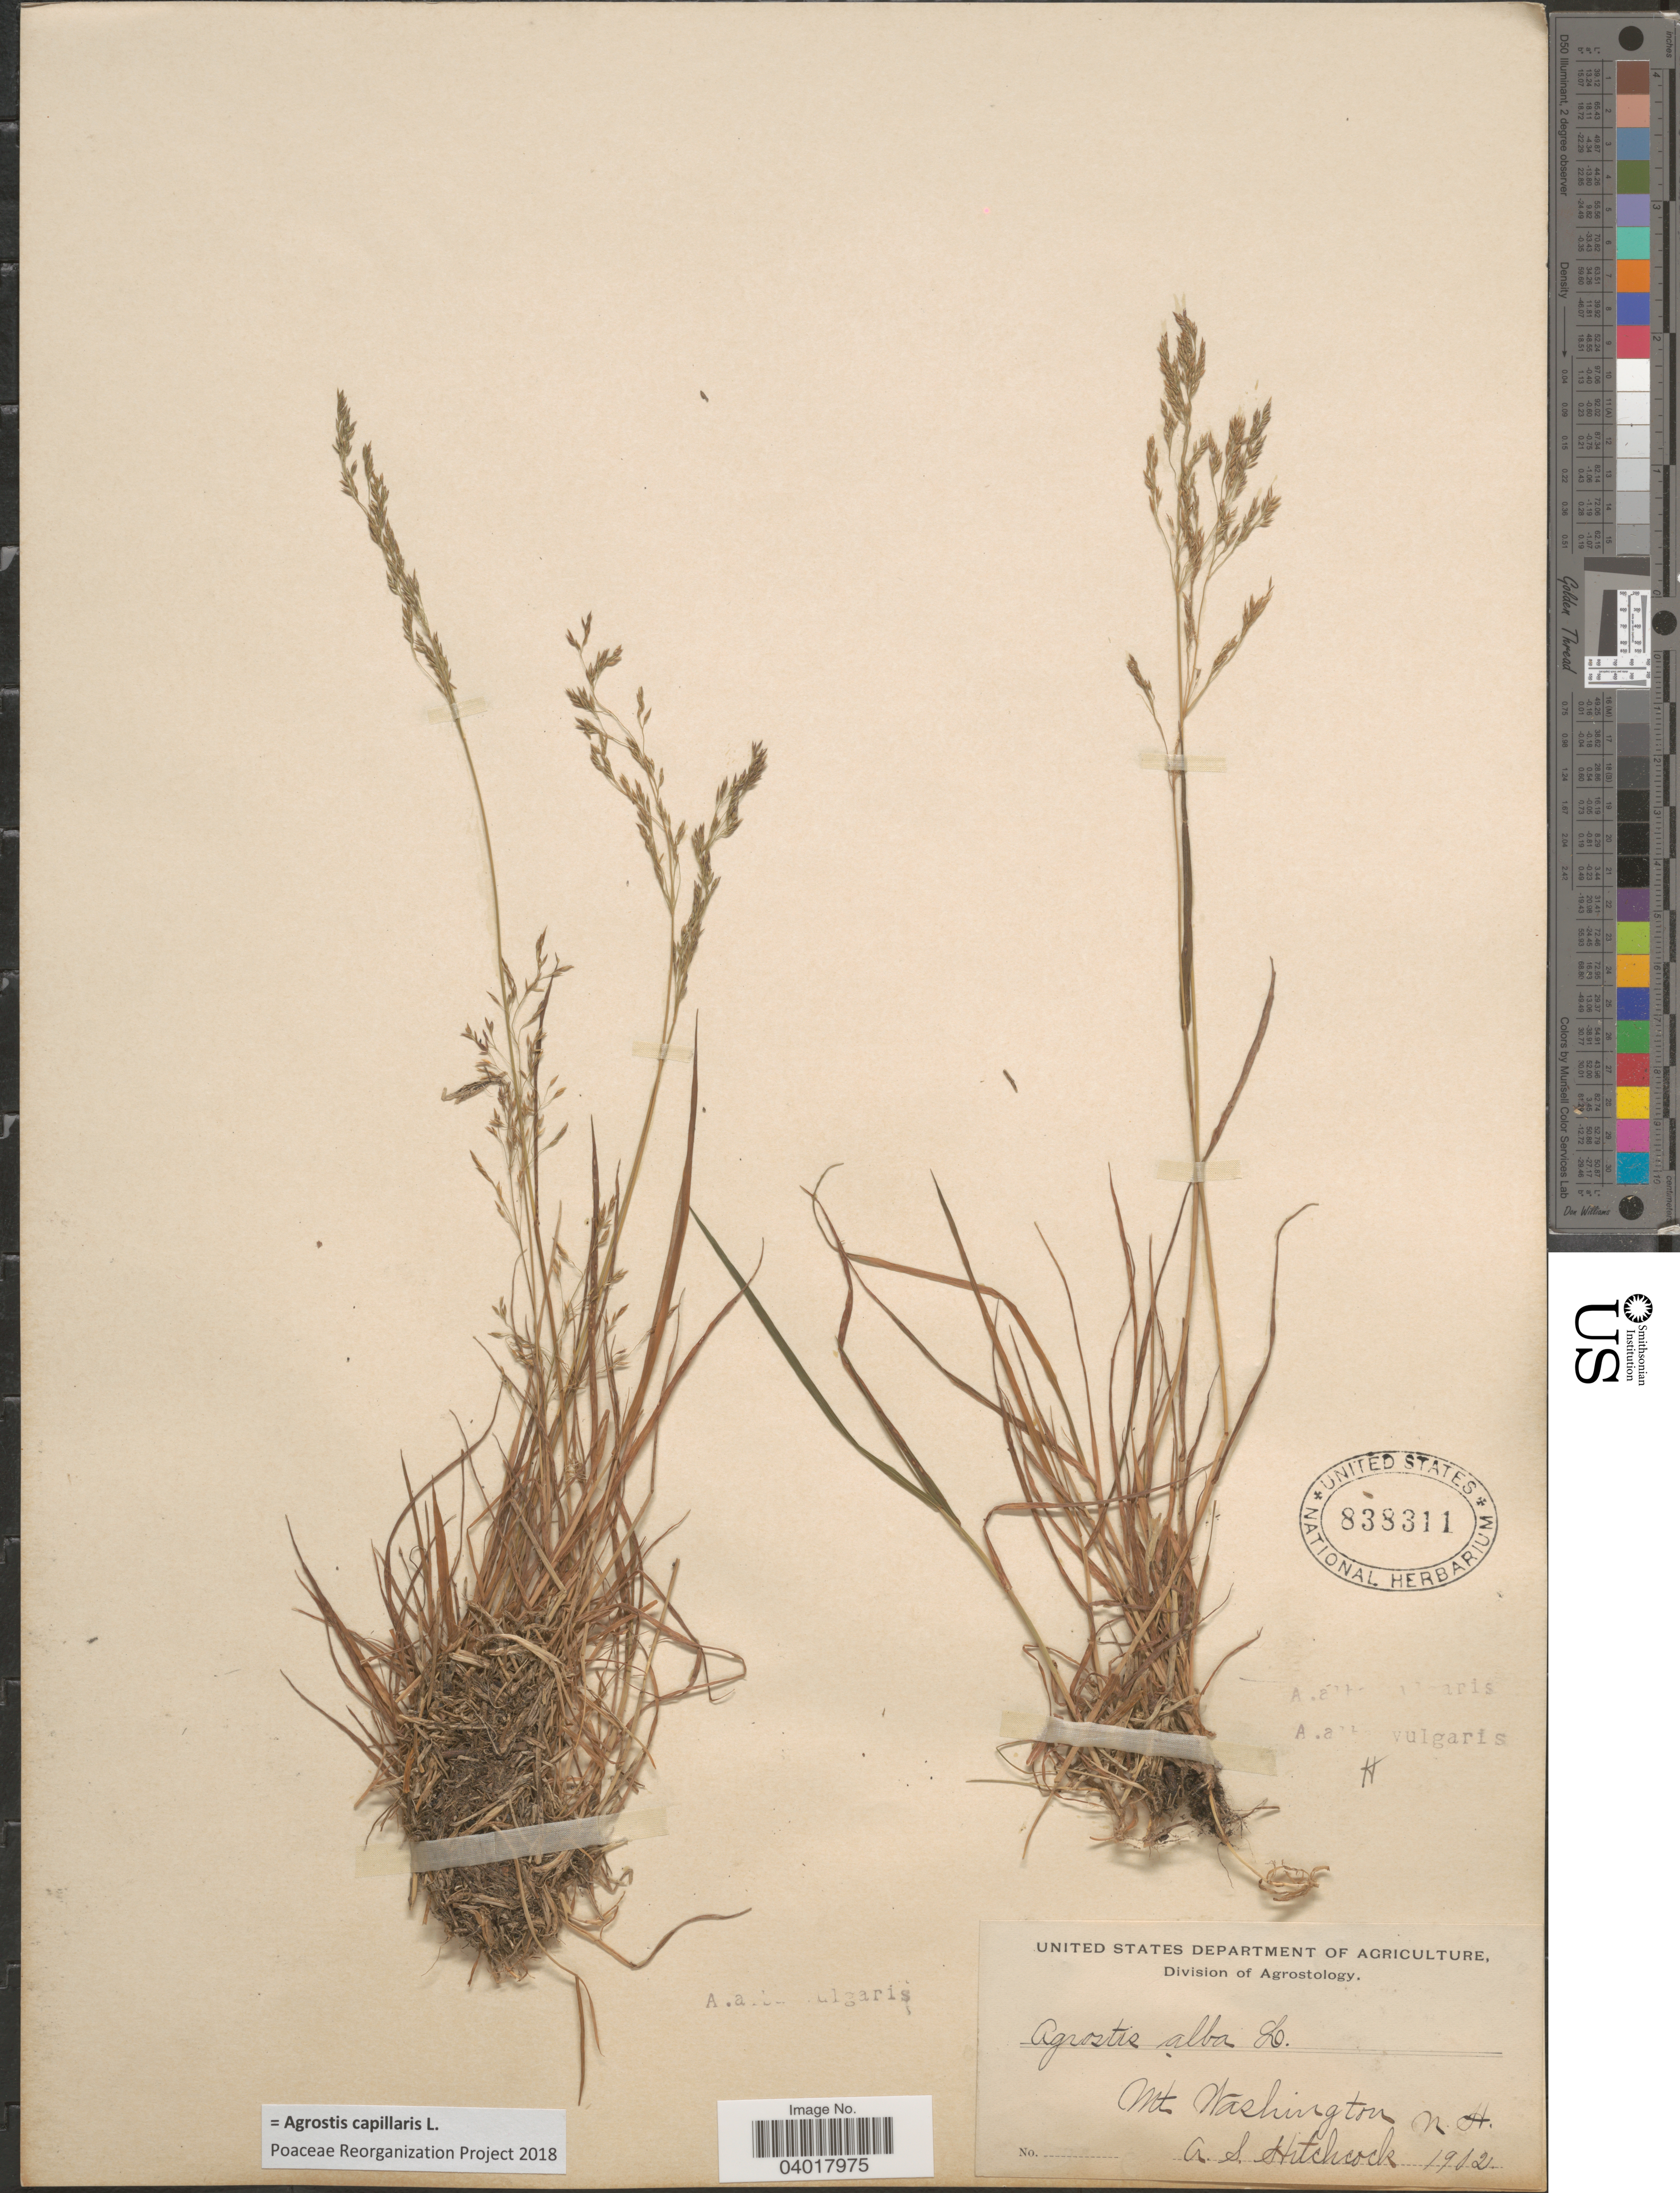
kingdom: Plantae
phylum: Tracheophyta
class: Liliopsida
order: Poales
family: Poaceae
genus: Agrostis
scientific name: Agrostis capillaris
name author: L.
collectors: A. S. Hitchcock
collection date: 1902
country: United States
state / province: New Hampshire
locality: Mt. Washington.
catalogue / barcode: US 838311